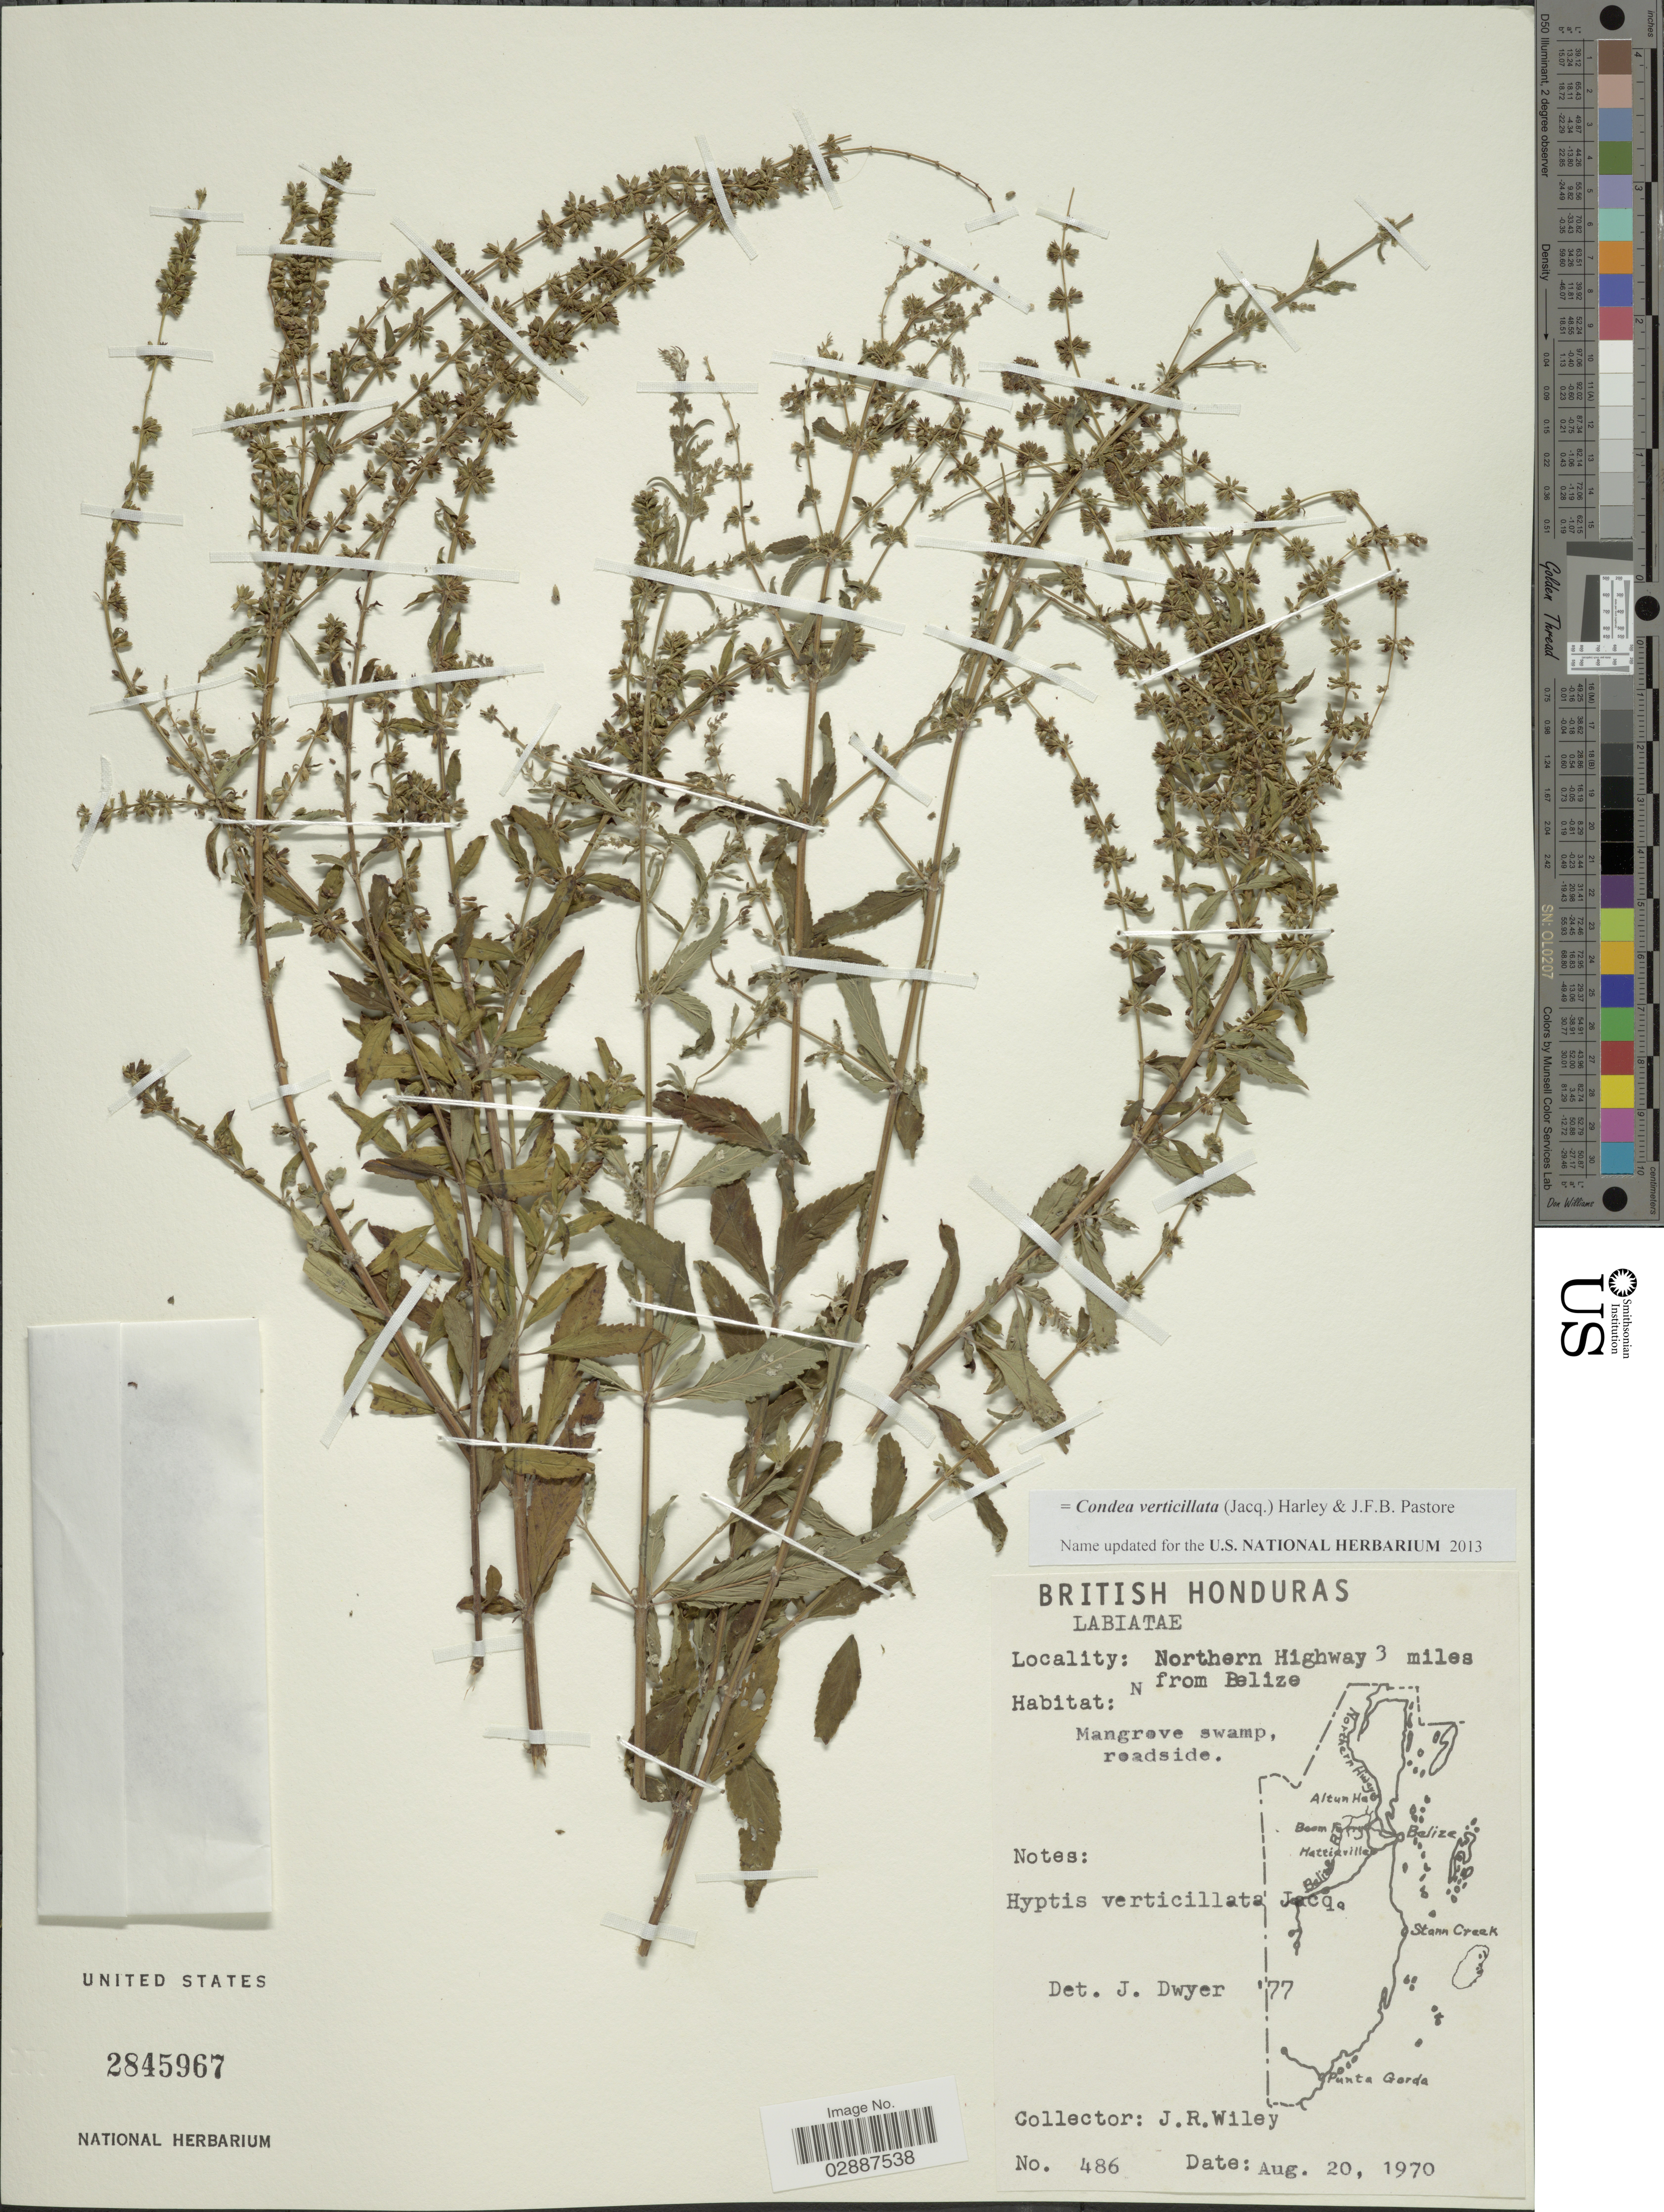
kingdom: Plantae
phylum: Tracheophyta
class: Magnoliopsida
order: Lamiales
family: Lamiaceae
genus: Condea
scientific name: Condea verticillata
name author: (Jacq.) Harley & J.F.B. Pastore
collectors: J. Wiley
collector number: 486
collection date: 1970-08-20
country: Belize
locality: British Honduras. Northern Highway 3 miles N from Belize.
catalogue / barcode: US 2845967